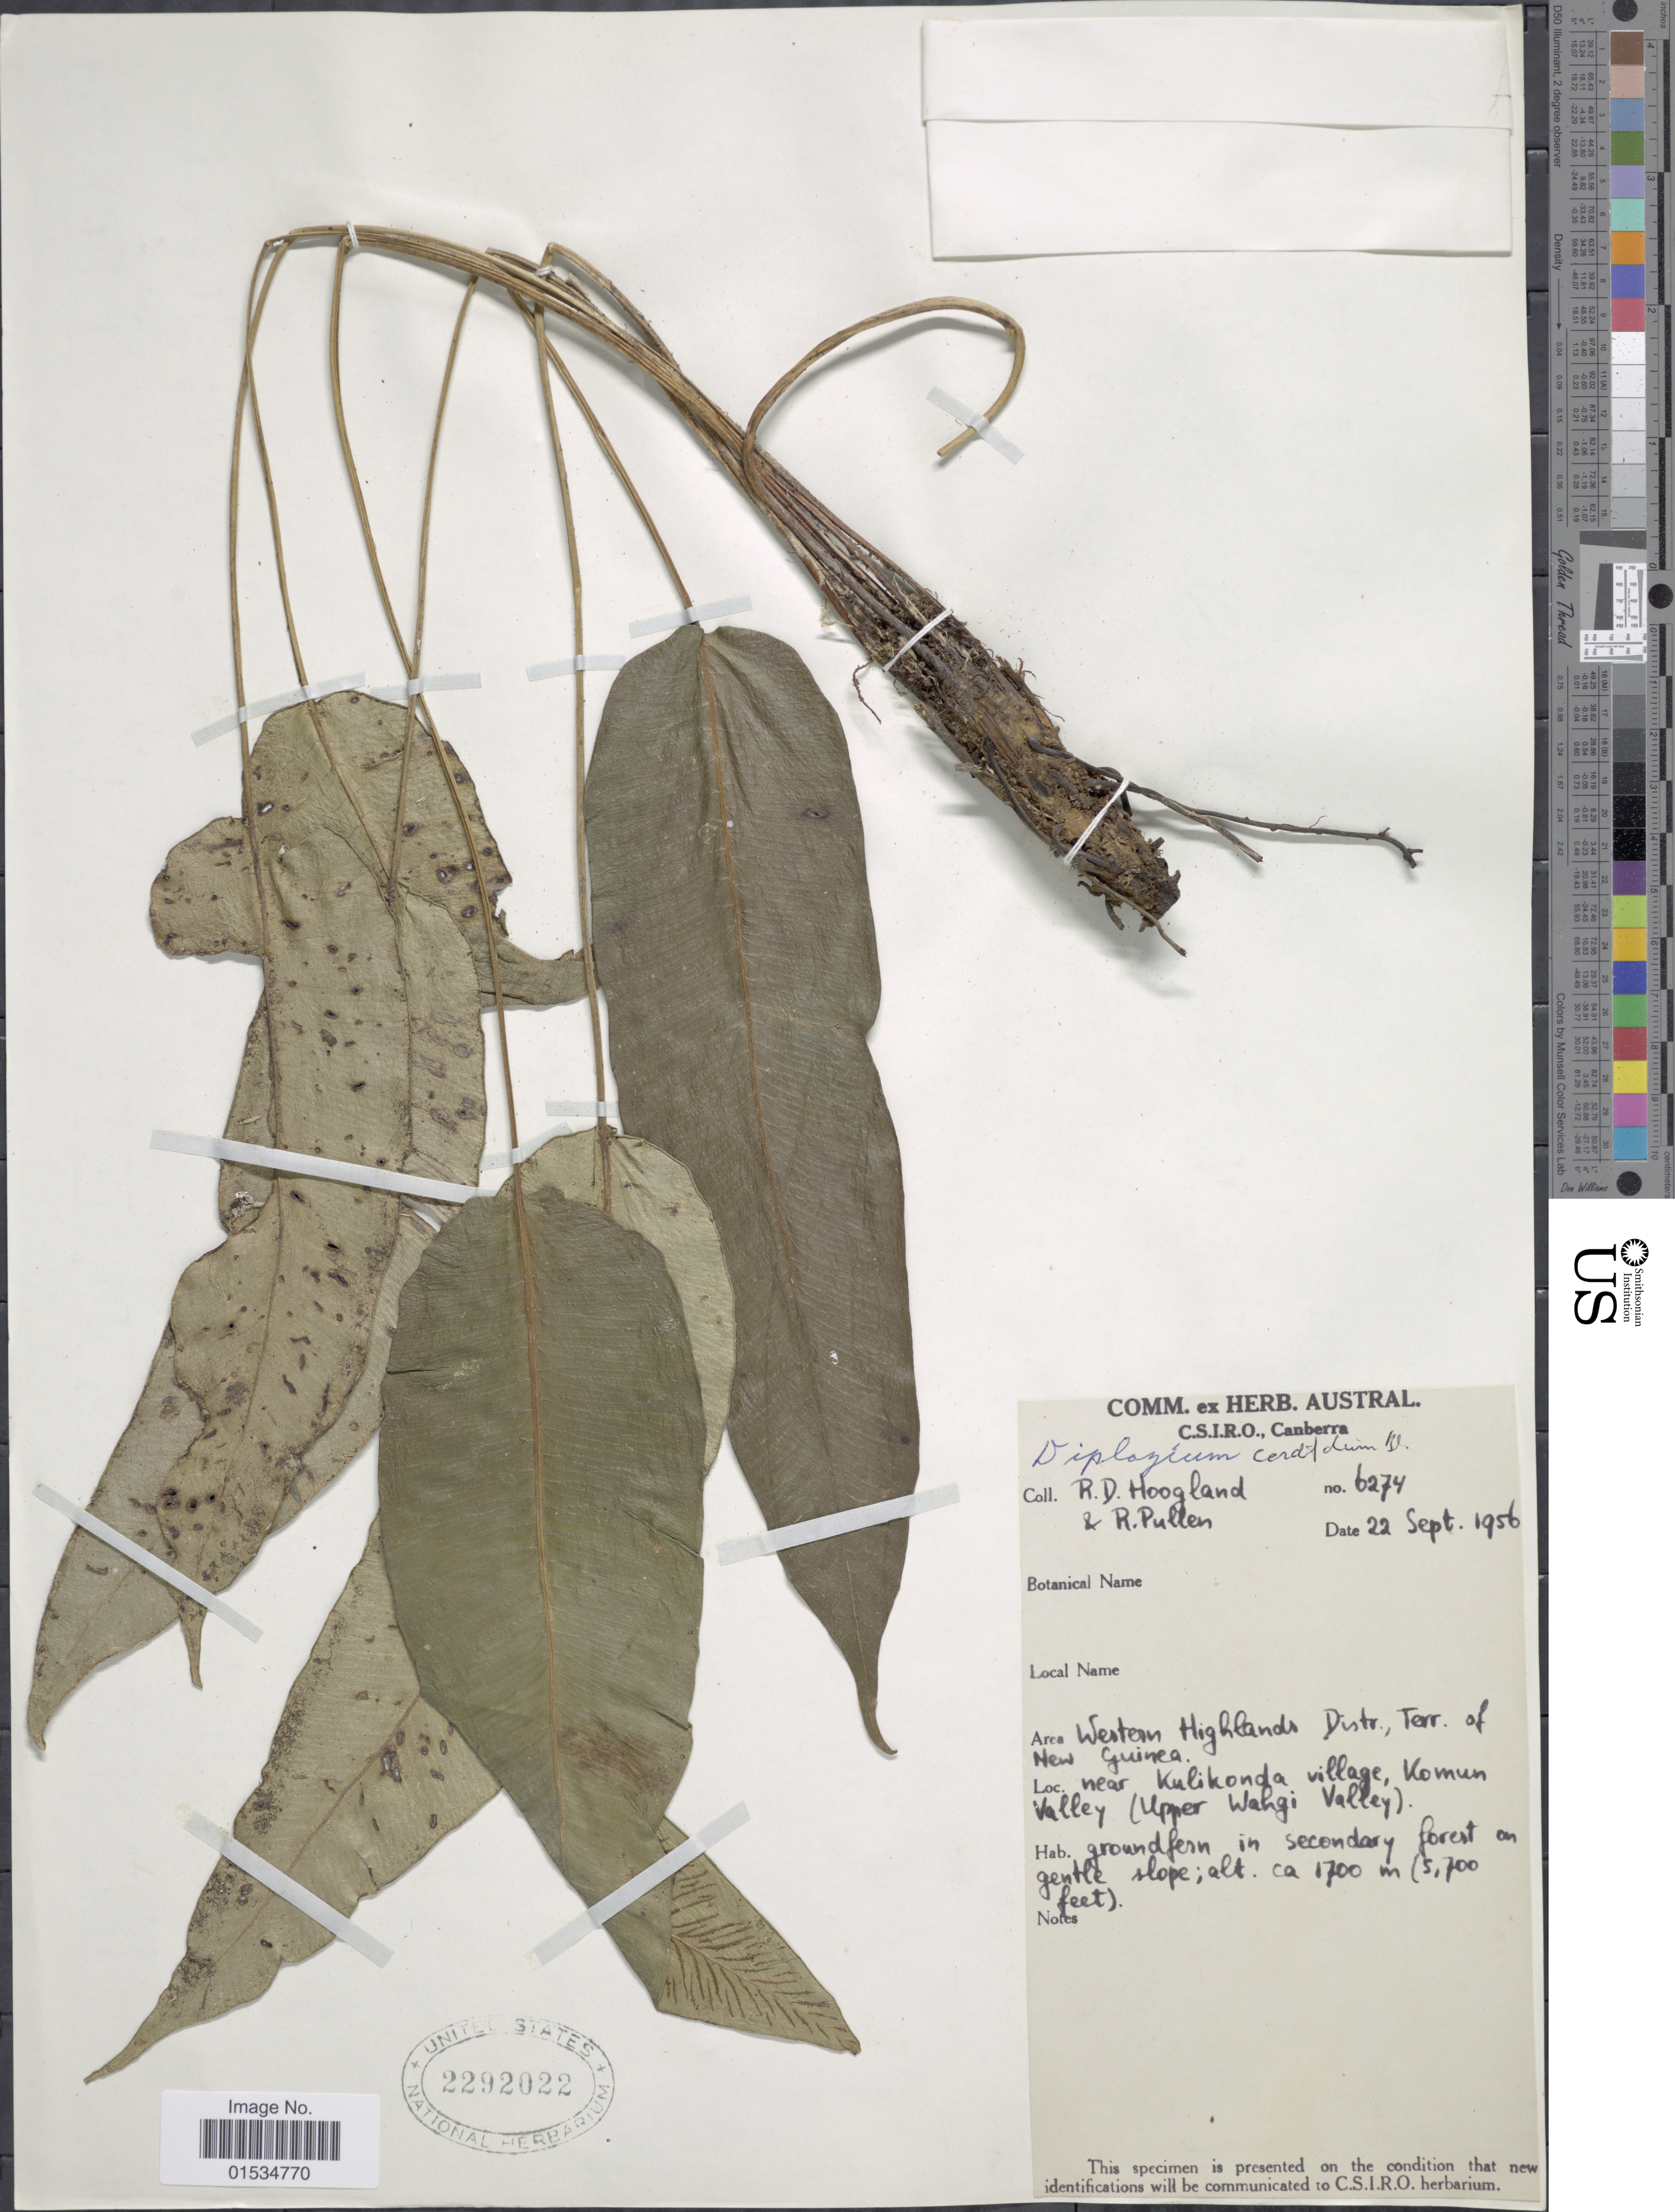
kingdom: Plantae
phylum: Tracheophyta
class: Polypodiopsida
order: Polypodiales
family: Athyriaceae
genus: Diplazium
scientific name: Diplazium cordifolium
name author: Blume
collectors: R. D. Hoogland & R. Pullen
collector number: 6274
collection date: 1956-09-22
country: Papua New Guinea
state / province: Western Highlands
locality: Terr. of New Guinea, near Kulikonda Village, Komun Valley (Upper Wahgi Valley)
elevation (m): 1700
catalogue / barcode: US 2292022